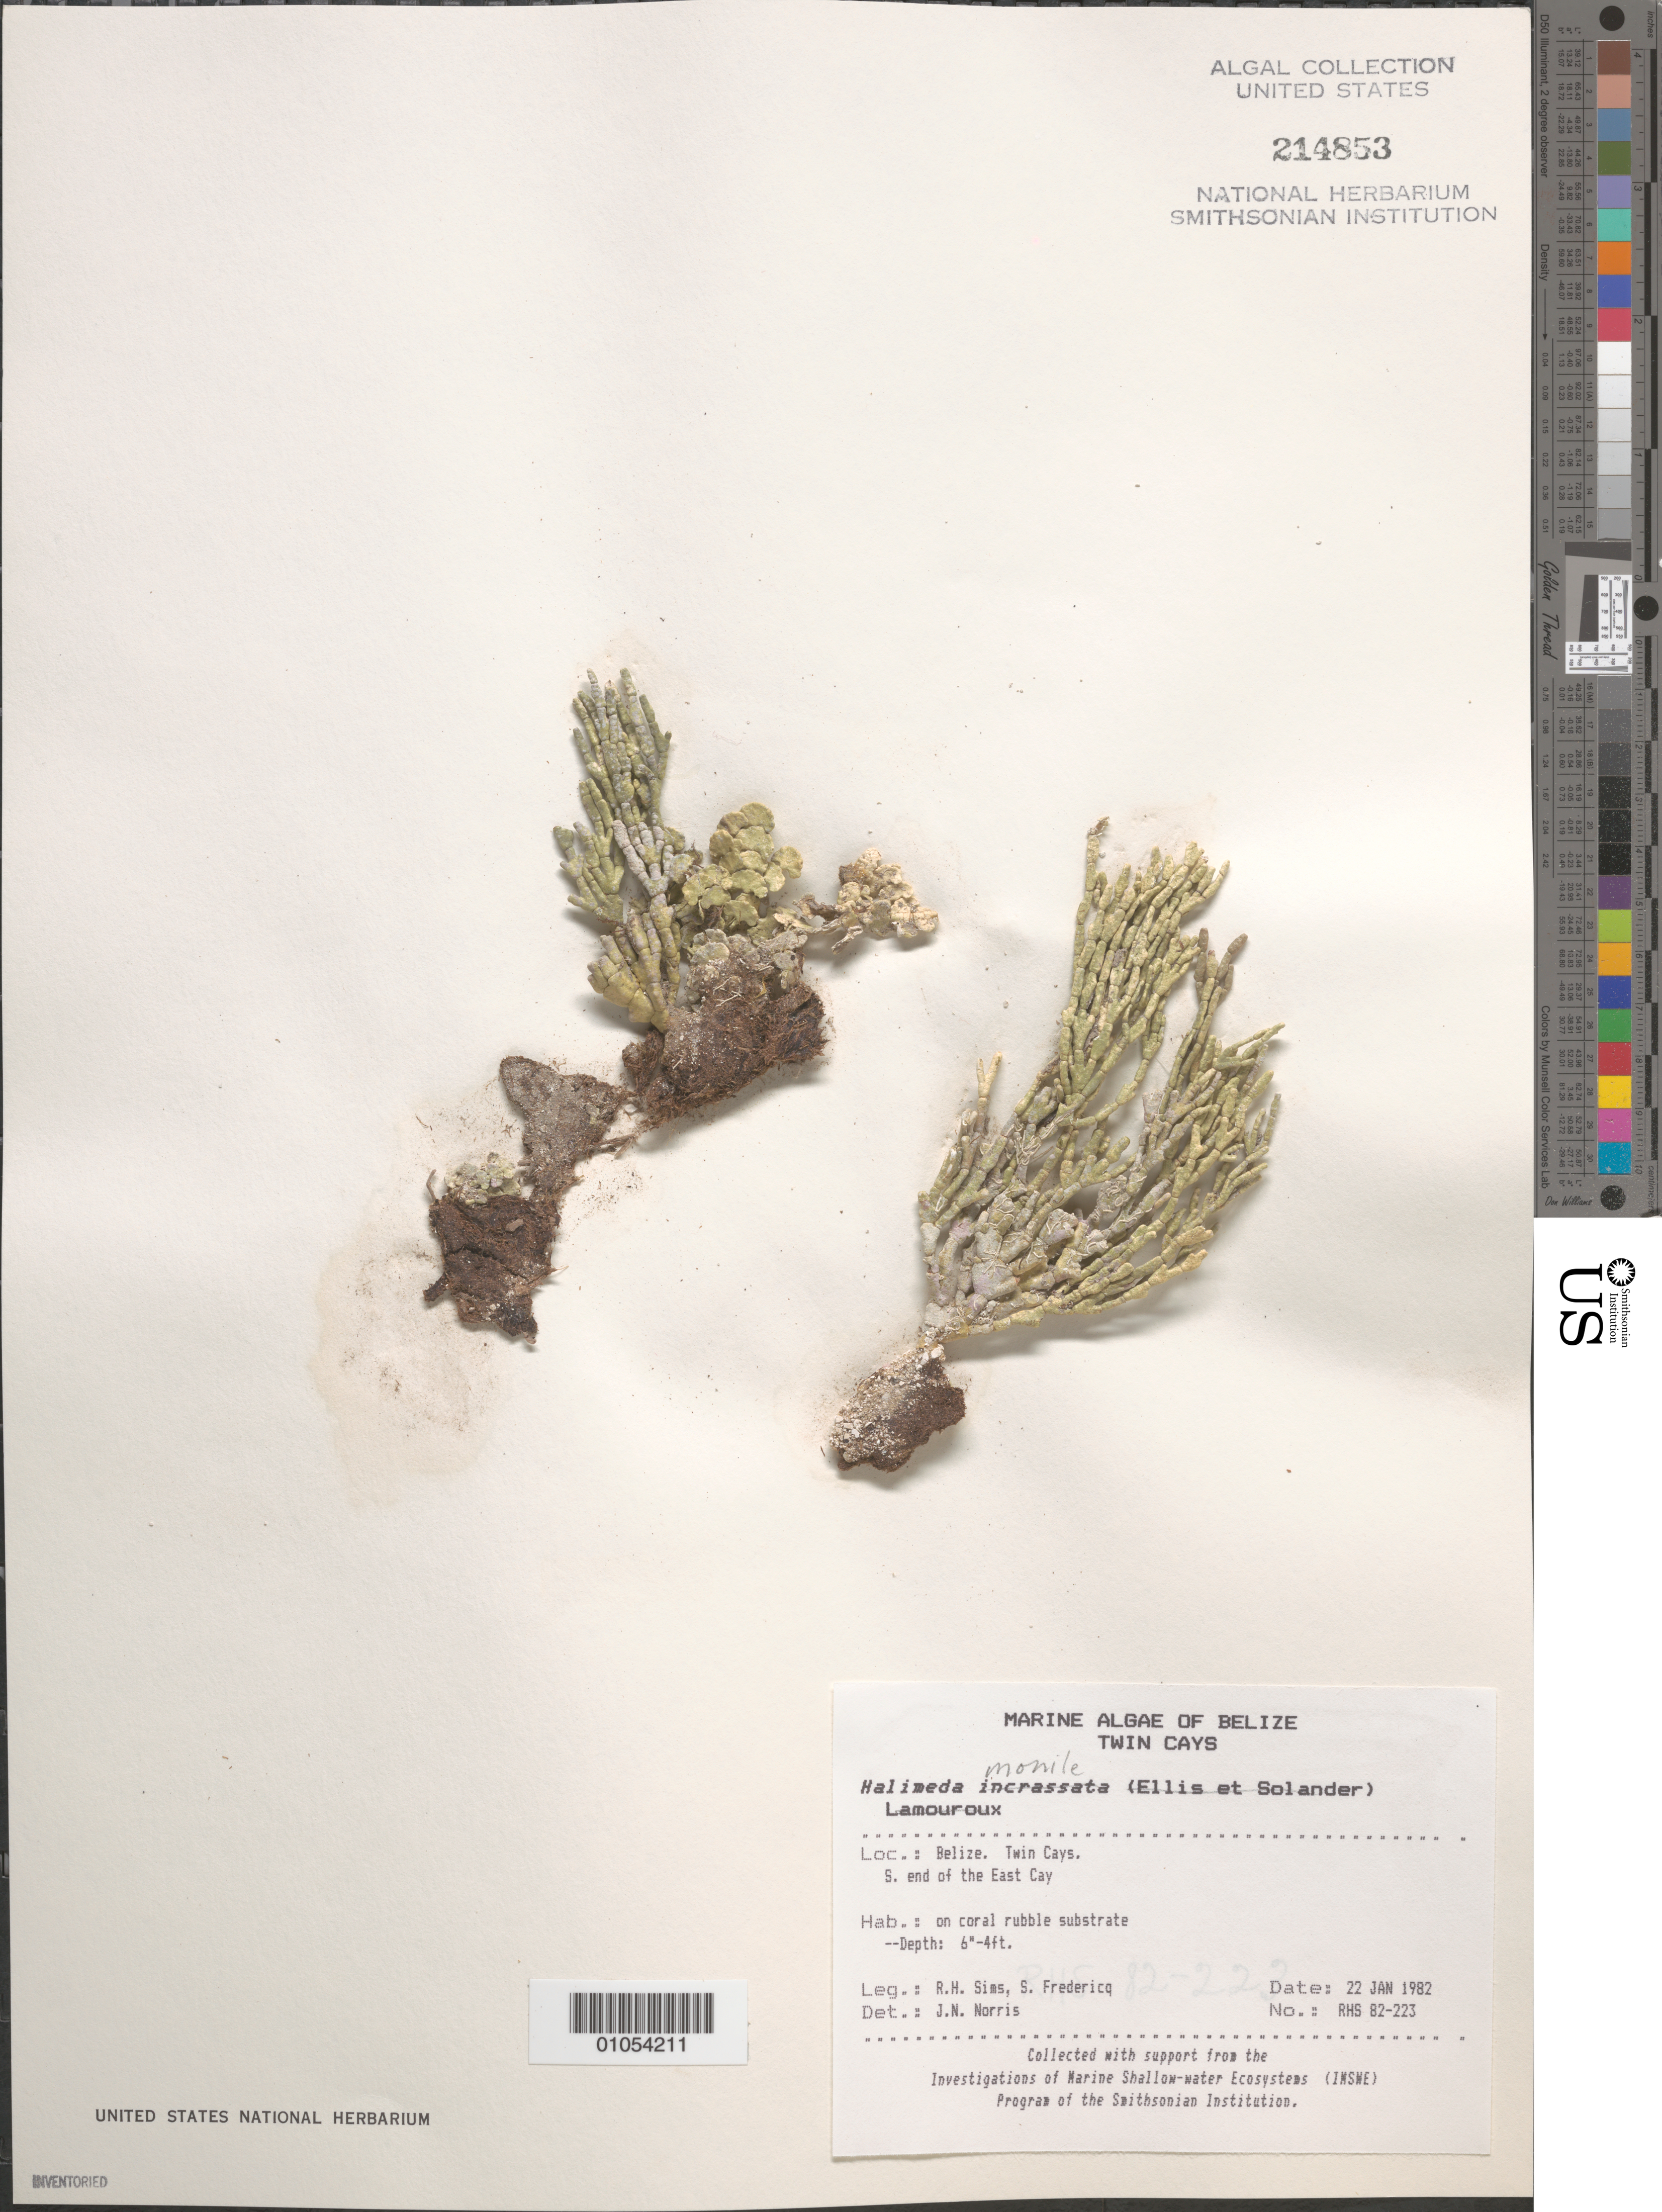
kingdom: Plantae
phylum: Chlorophyta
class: Ulvophyceae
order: Bryopsidales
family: Halimedaceae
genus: Halimeda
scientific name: Halimeda monile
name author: (J. Ellis & Sol.) J.V.Lamouroux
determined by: Norris, James N.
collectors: R. H. Sims & S. Fredericq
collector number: RHS 82-223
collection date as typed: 22 Jan 1982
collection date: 1982-01-22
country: Belize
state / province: Stann Creek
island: East Cay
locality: South end of the East Cay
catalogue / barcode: US 214853